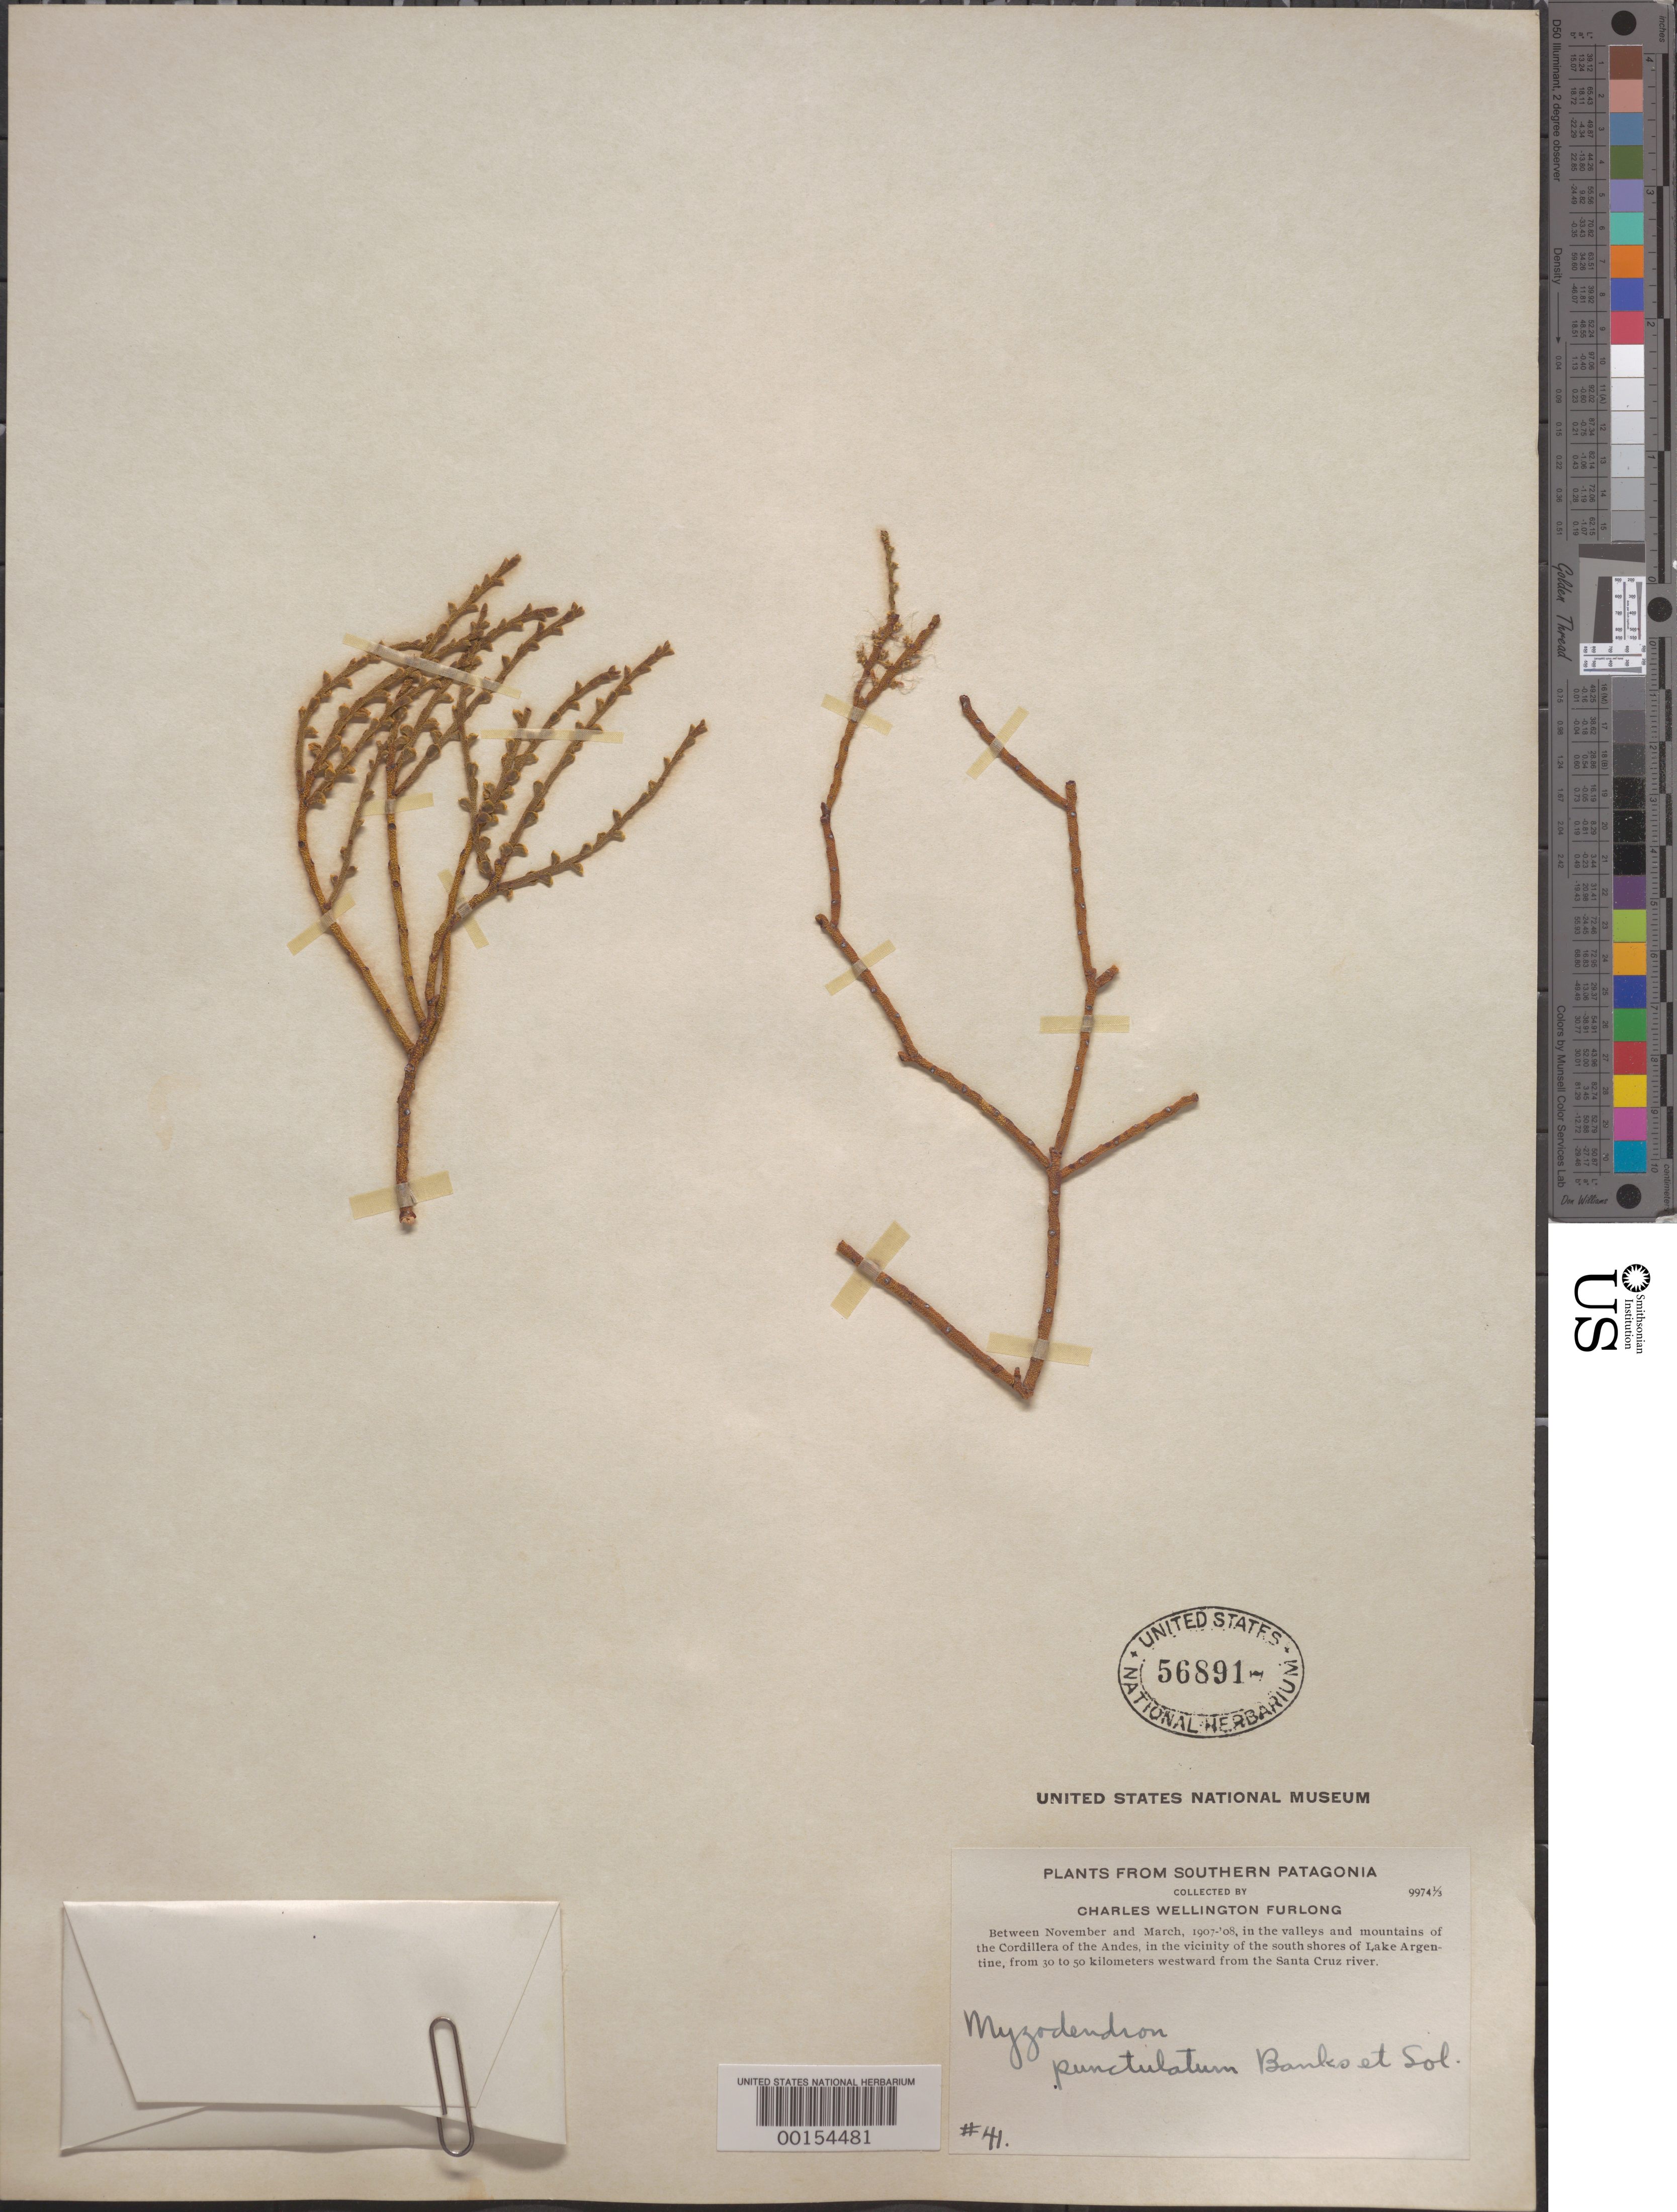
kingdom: Plantae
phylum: Tracheophyta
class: Magnoliopsida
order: Santalales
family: Misodendraceae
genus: Misodendrum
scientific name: Misodendrum punctulatum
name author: Sol. ex DC.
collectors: C. Furlong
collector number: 41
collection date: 1907-11/1908-03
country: Argentina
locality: Southern Patagonia. In the valleys and mountains of the Cordillera of the Andes, in the vicinity of the south shores of Lake Argentine, from 30 to 50 kilometers westward from the Santa Cruz river.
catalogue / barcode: US 568917